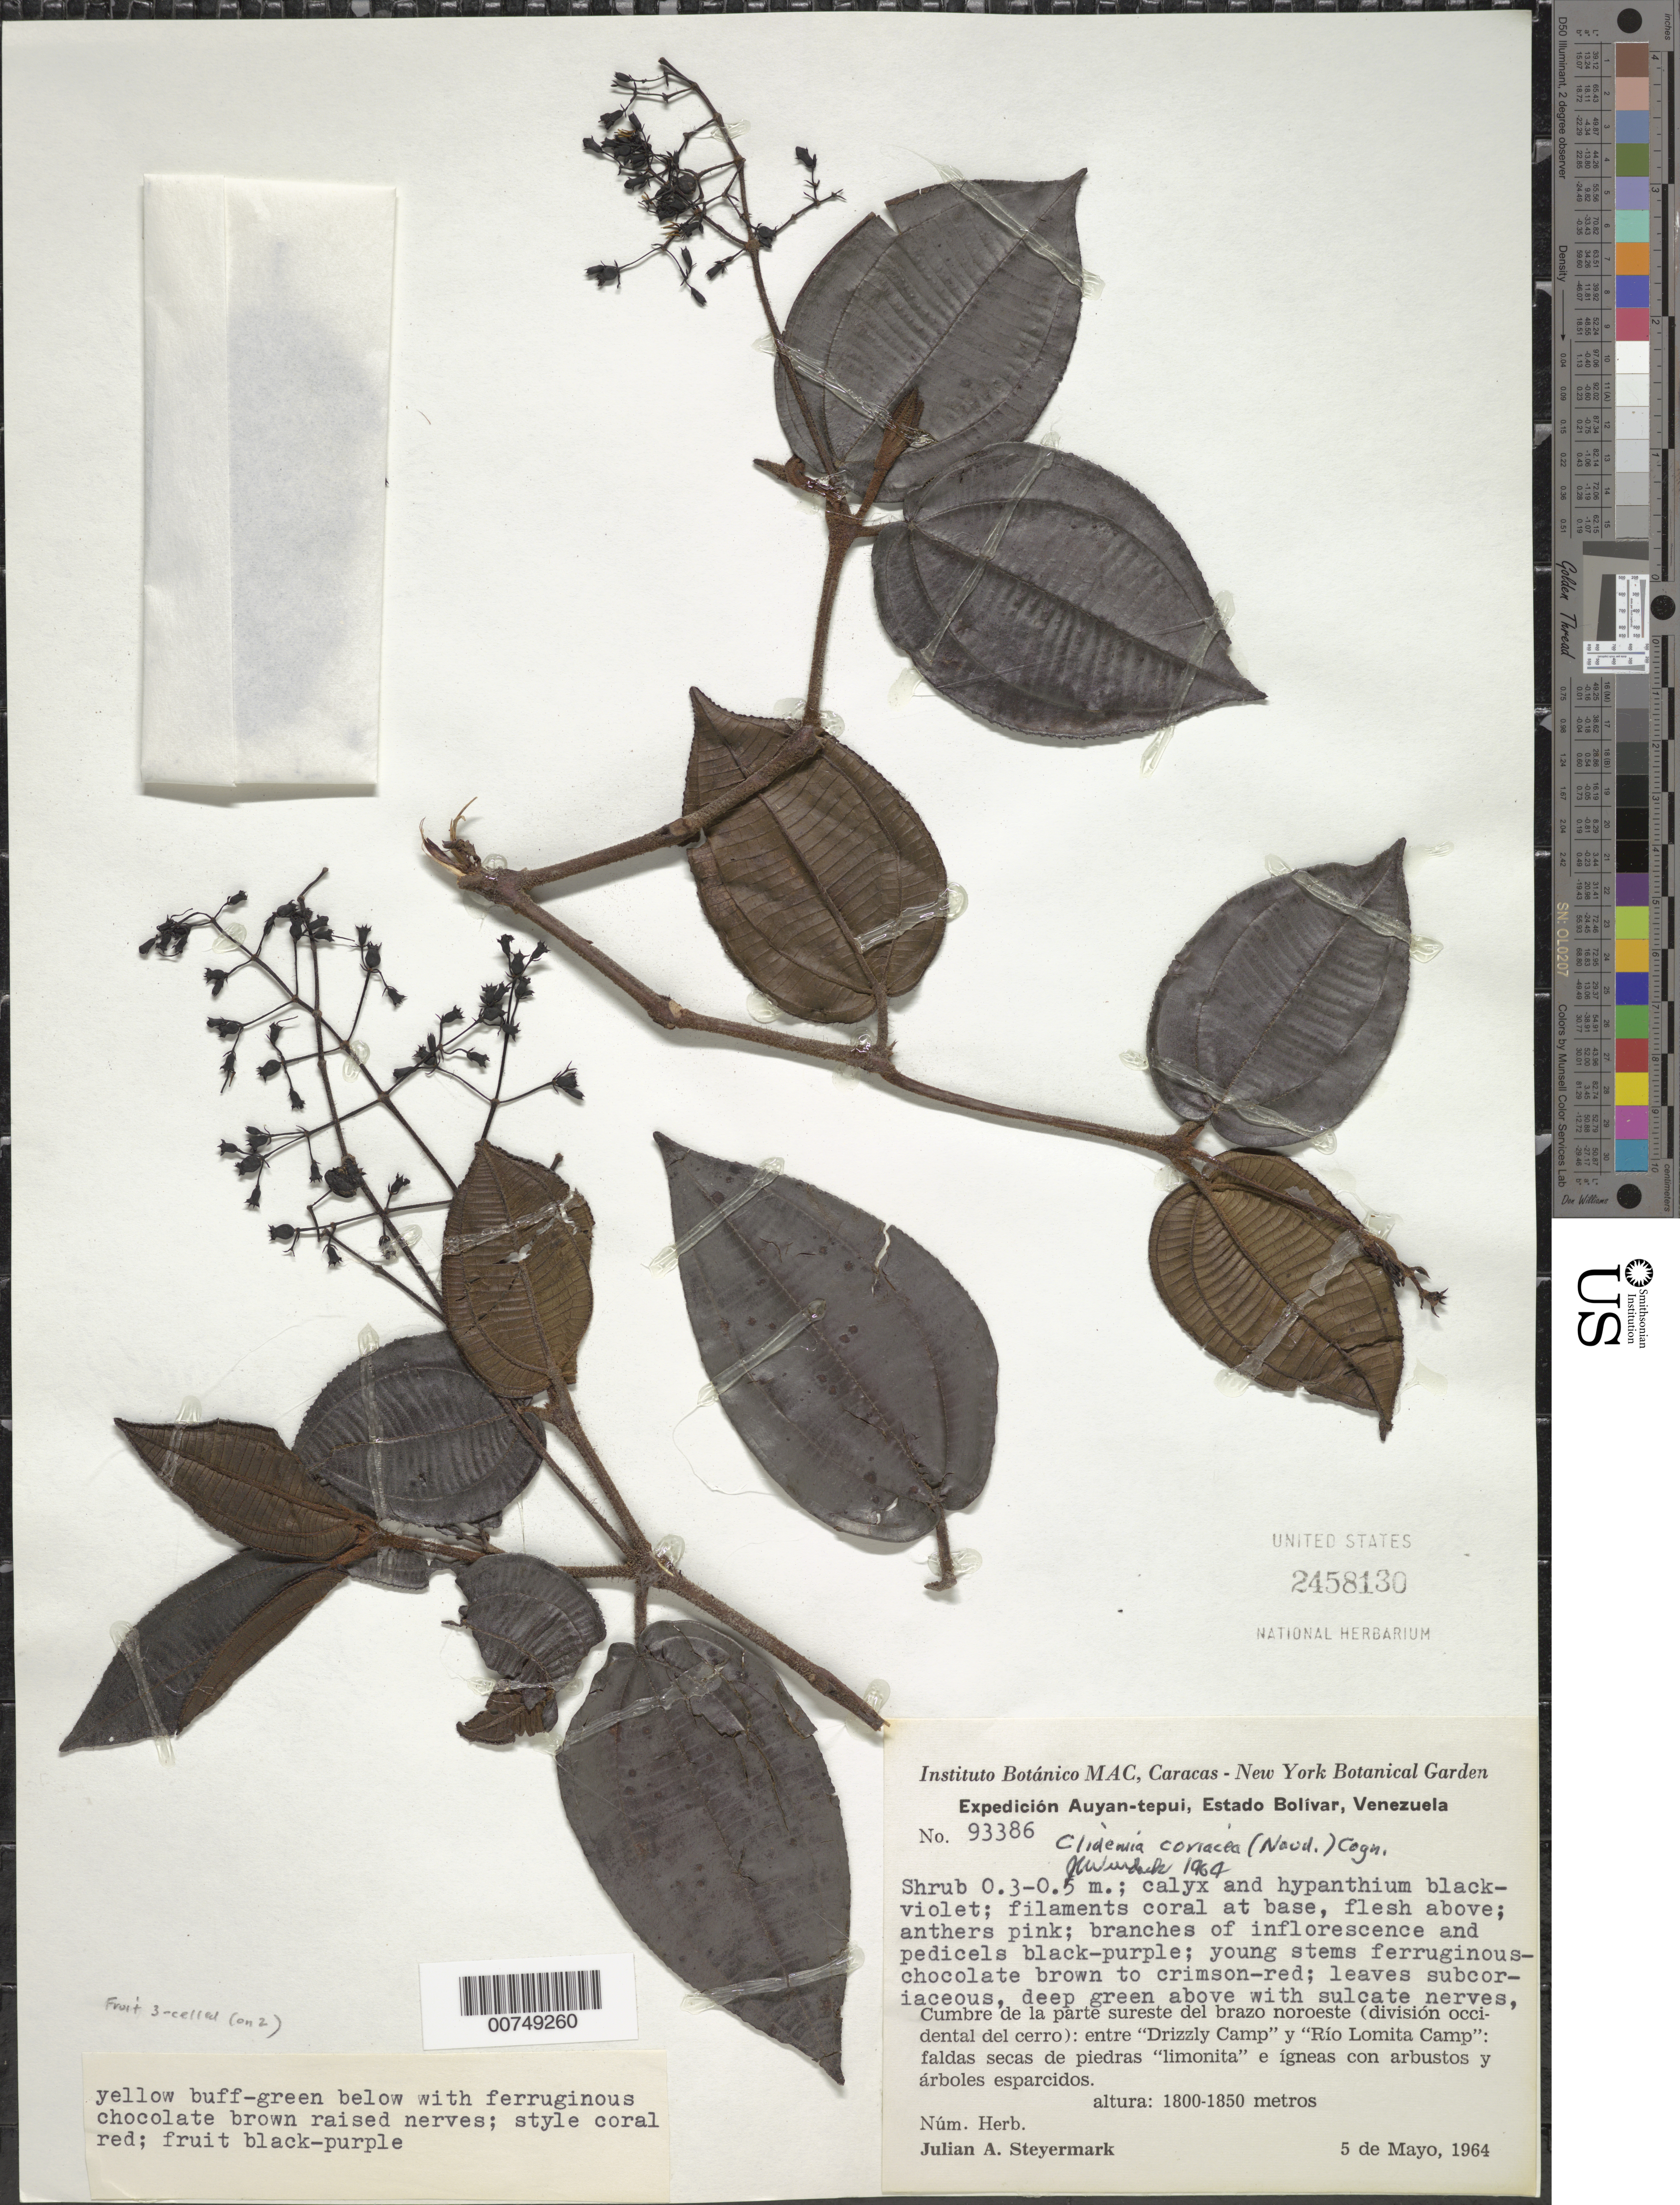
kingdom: Plantae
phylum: Tracheophyta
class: Magnoliopsida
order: Myrtales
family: Melastomataceae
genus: Clidemia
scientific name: Clidemia coriacea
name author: (Naudin) Cogn.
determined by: Wurdack, John J., (US), US (UNITED STATES)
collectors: J. Steyermark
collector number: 93386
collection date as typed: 5-May-64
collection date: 1964-05-05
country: Venezuela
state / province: Bolívar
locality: Auyan-tepuí, cumbre de la parte sureste del brazo noroeste (division occidental del cerro): entre "Drizzly Camp" y "Río Lomita Camp"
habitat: Faldas secas de piedras "limonita" e igneas con arubstos y arbolse esparcidos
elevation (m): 1800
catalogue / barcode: US 2458130